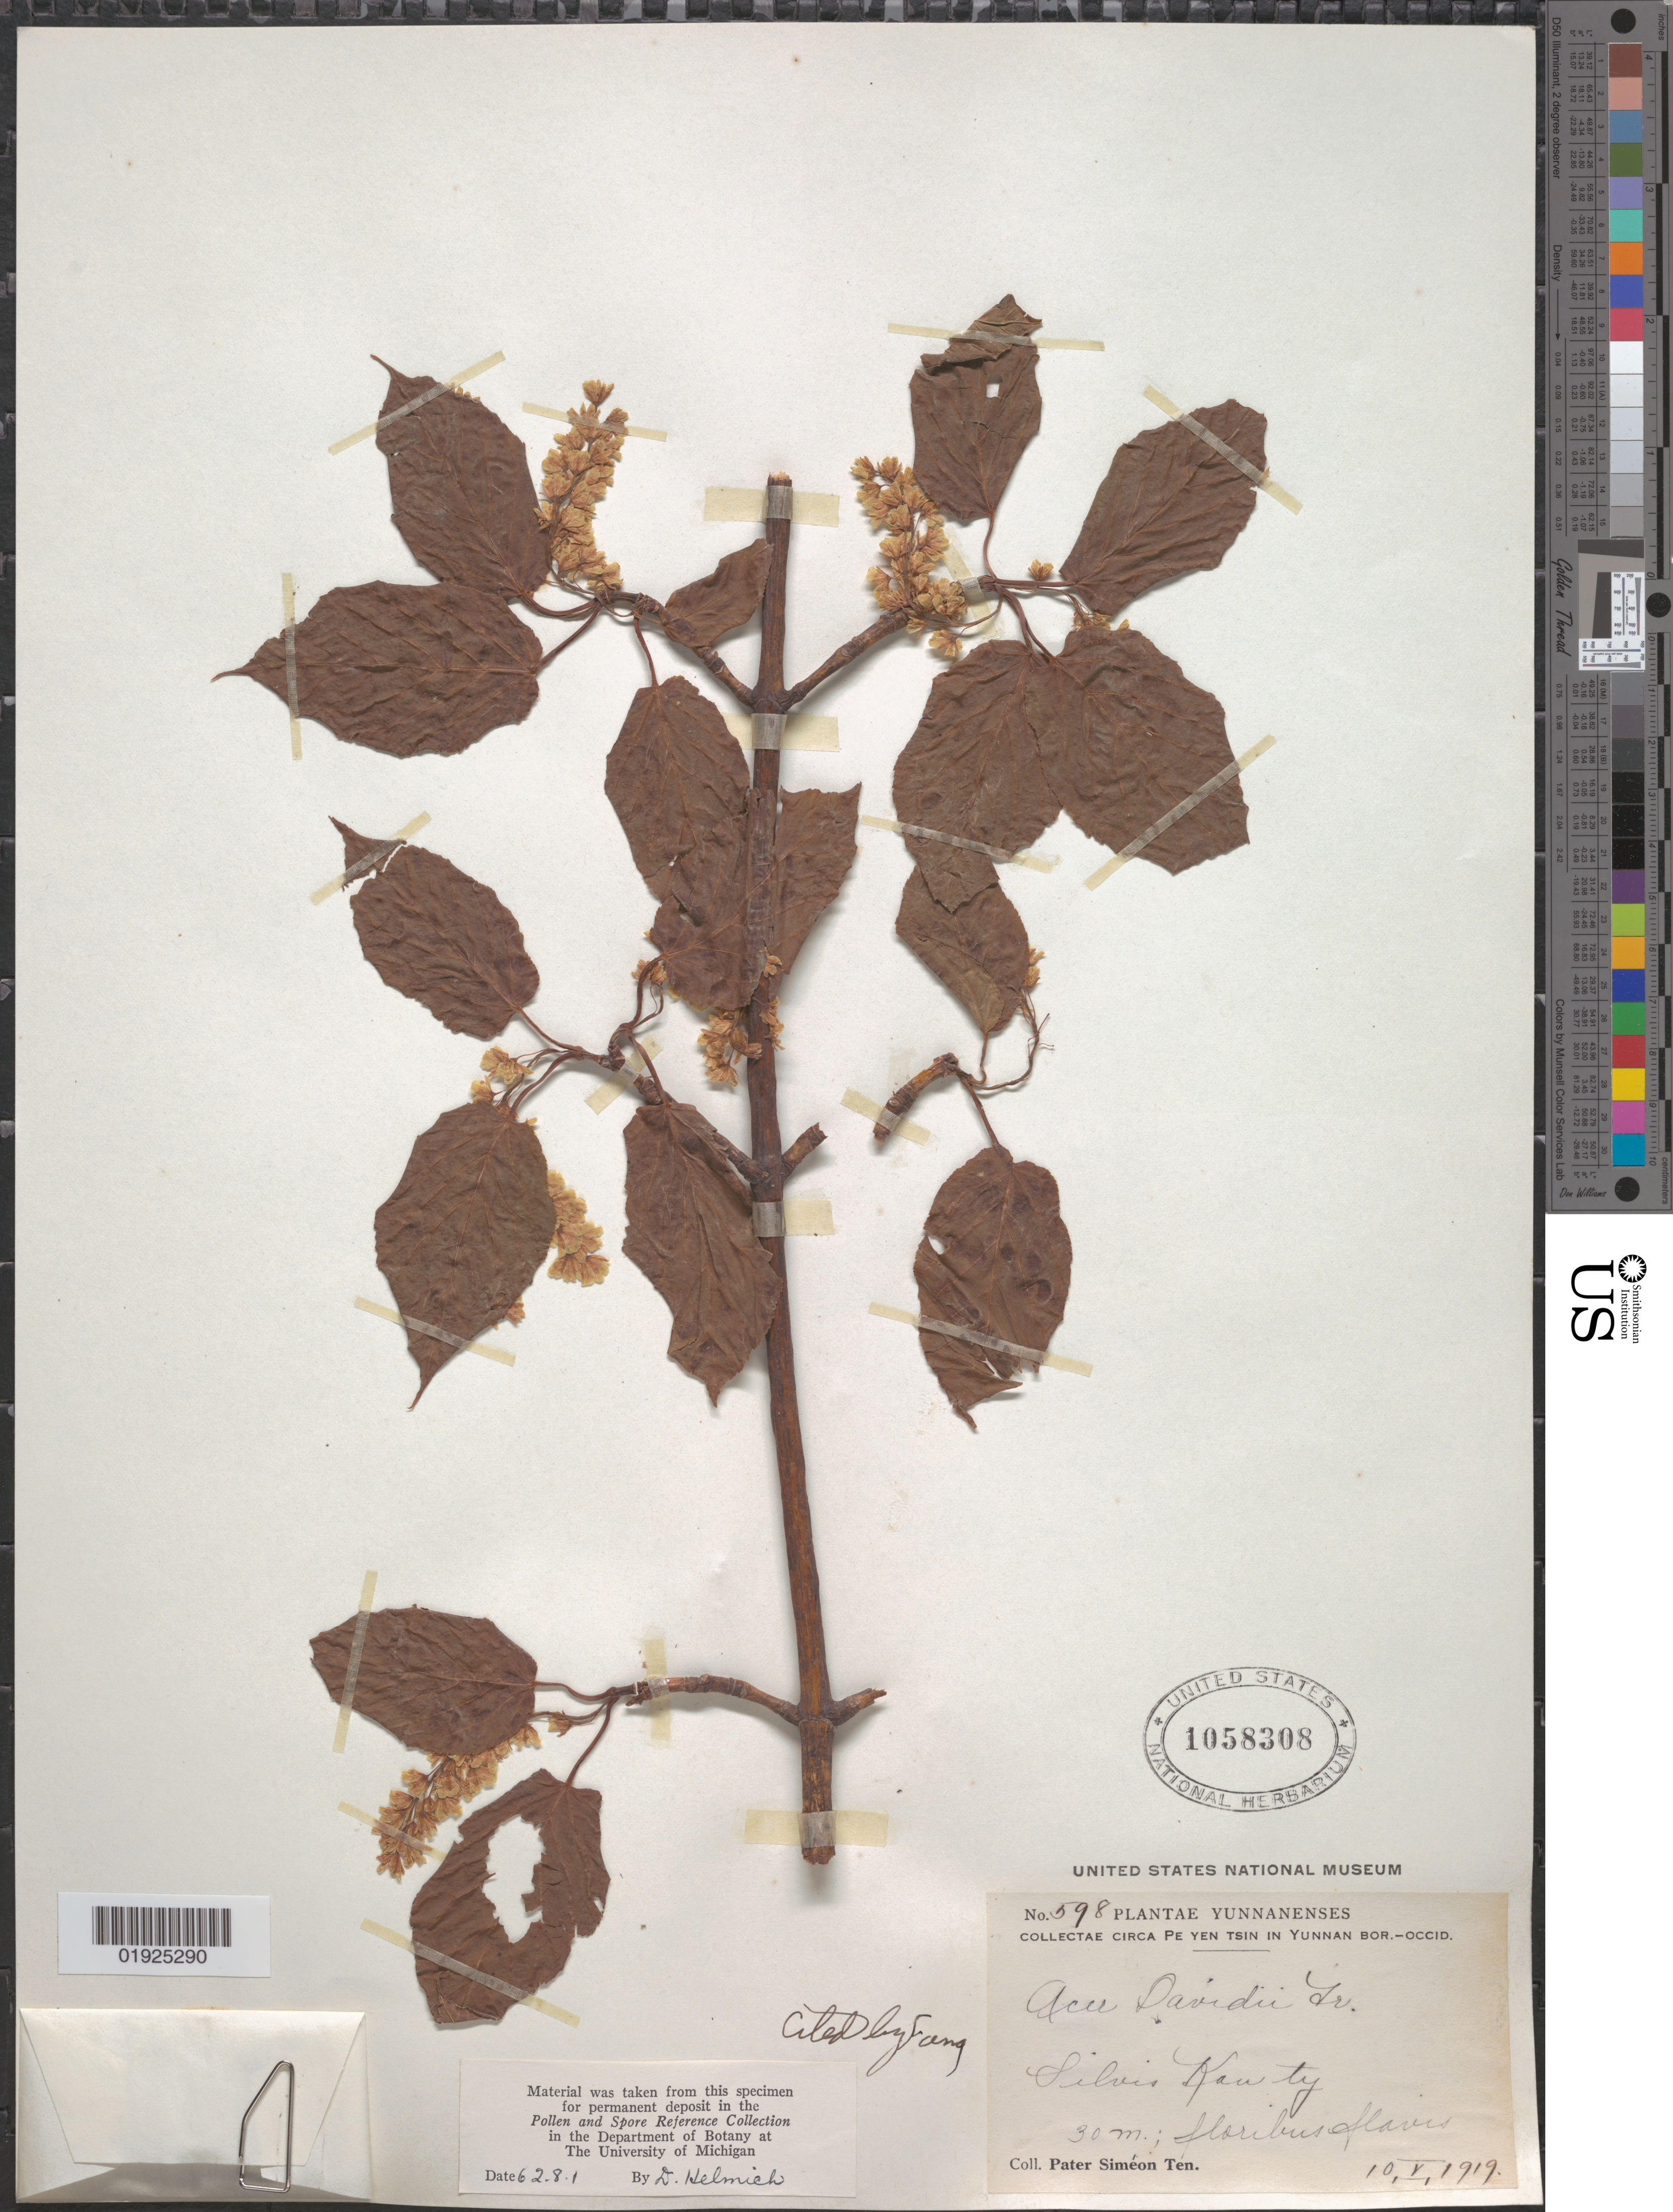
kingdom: Plantae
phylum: Tracheophyta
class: Magnoliopsida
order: Sapindales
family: Sapindaceae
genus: Acer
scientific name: Acer sikkimense subsp. davidii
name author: (Franch.) Wesm.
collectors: P. Siméon Ten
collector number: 598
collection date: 1919-05-10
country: China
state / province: Yunnan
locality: Pe Yen Tsin, Kouty [?]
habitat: Silvis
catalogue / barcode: US 1058308